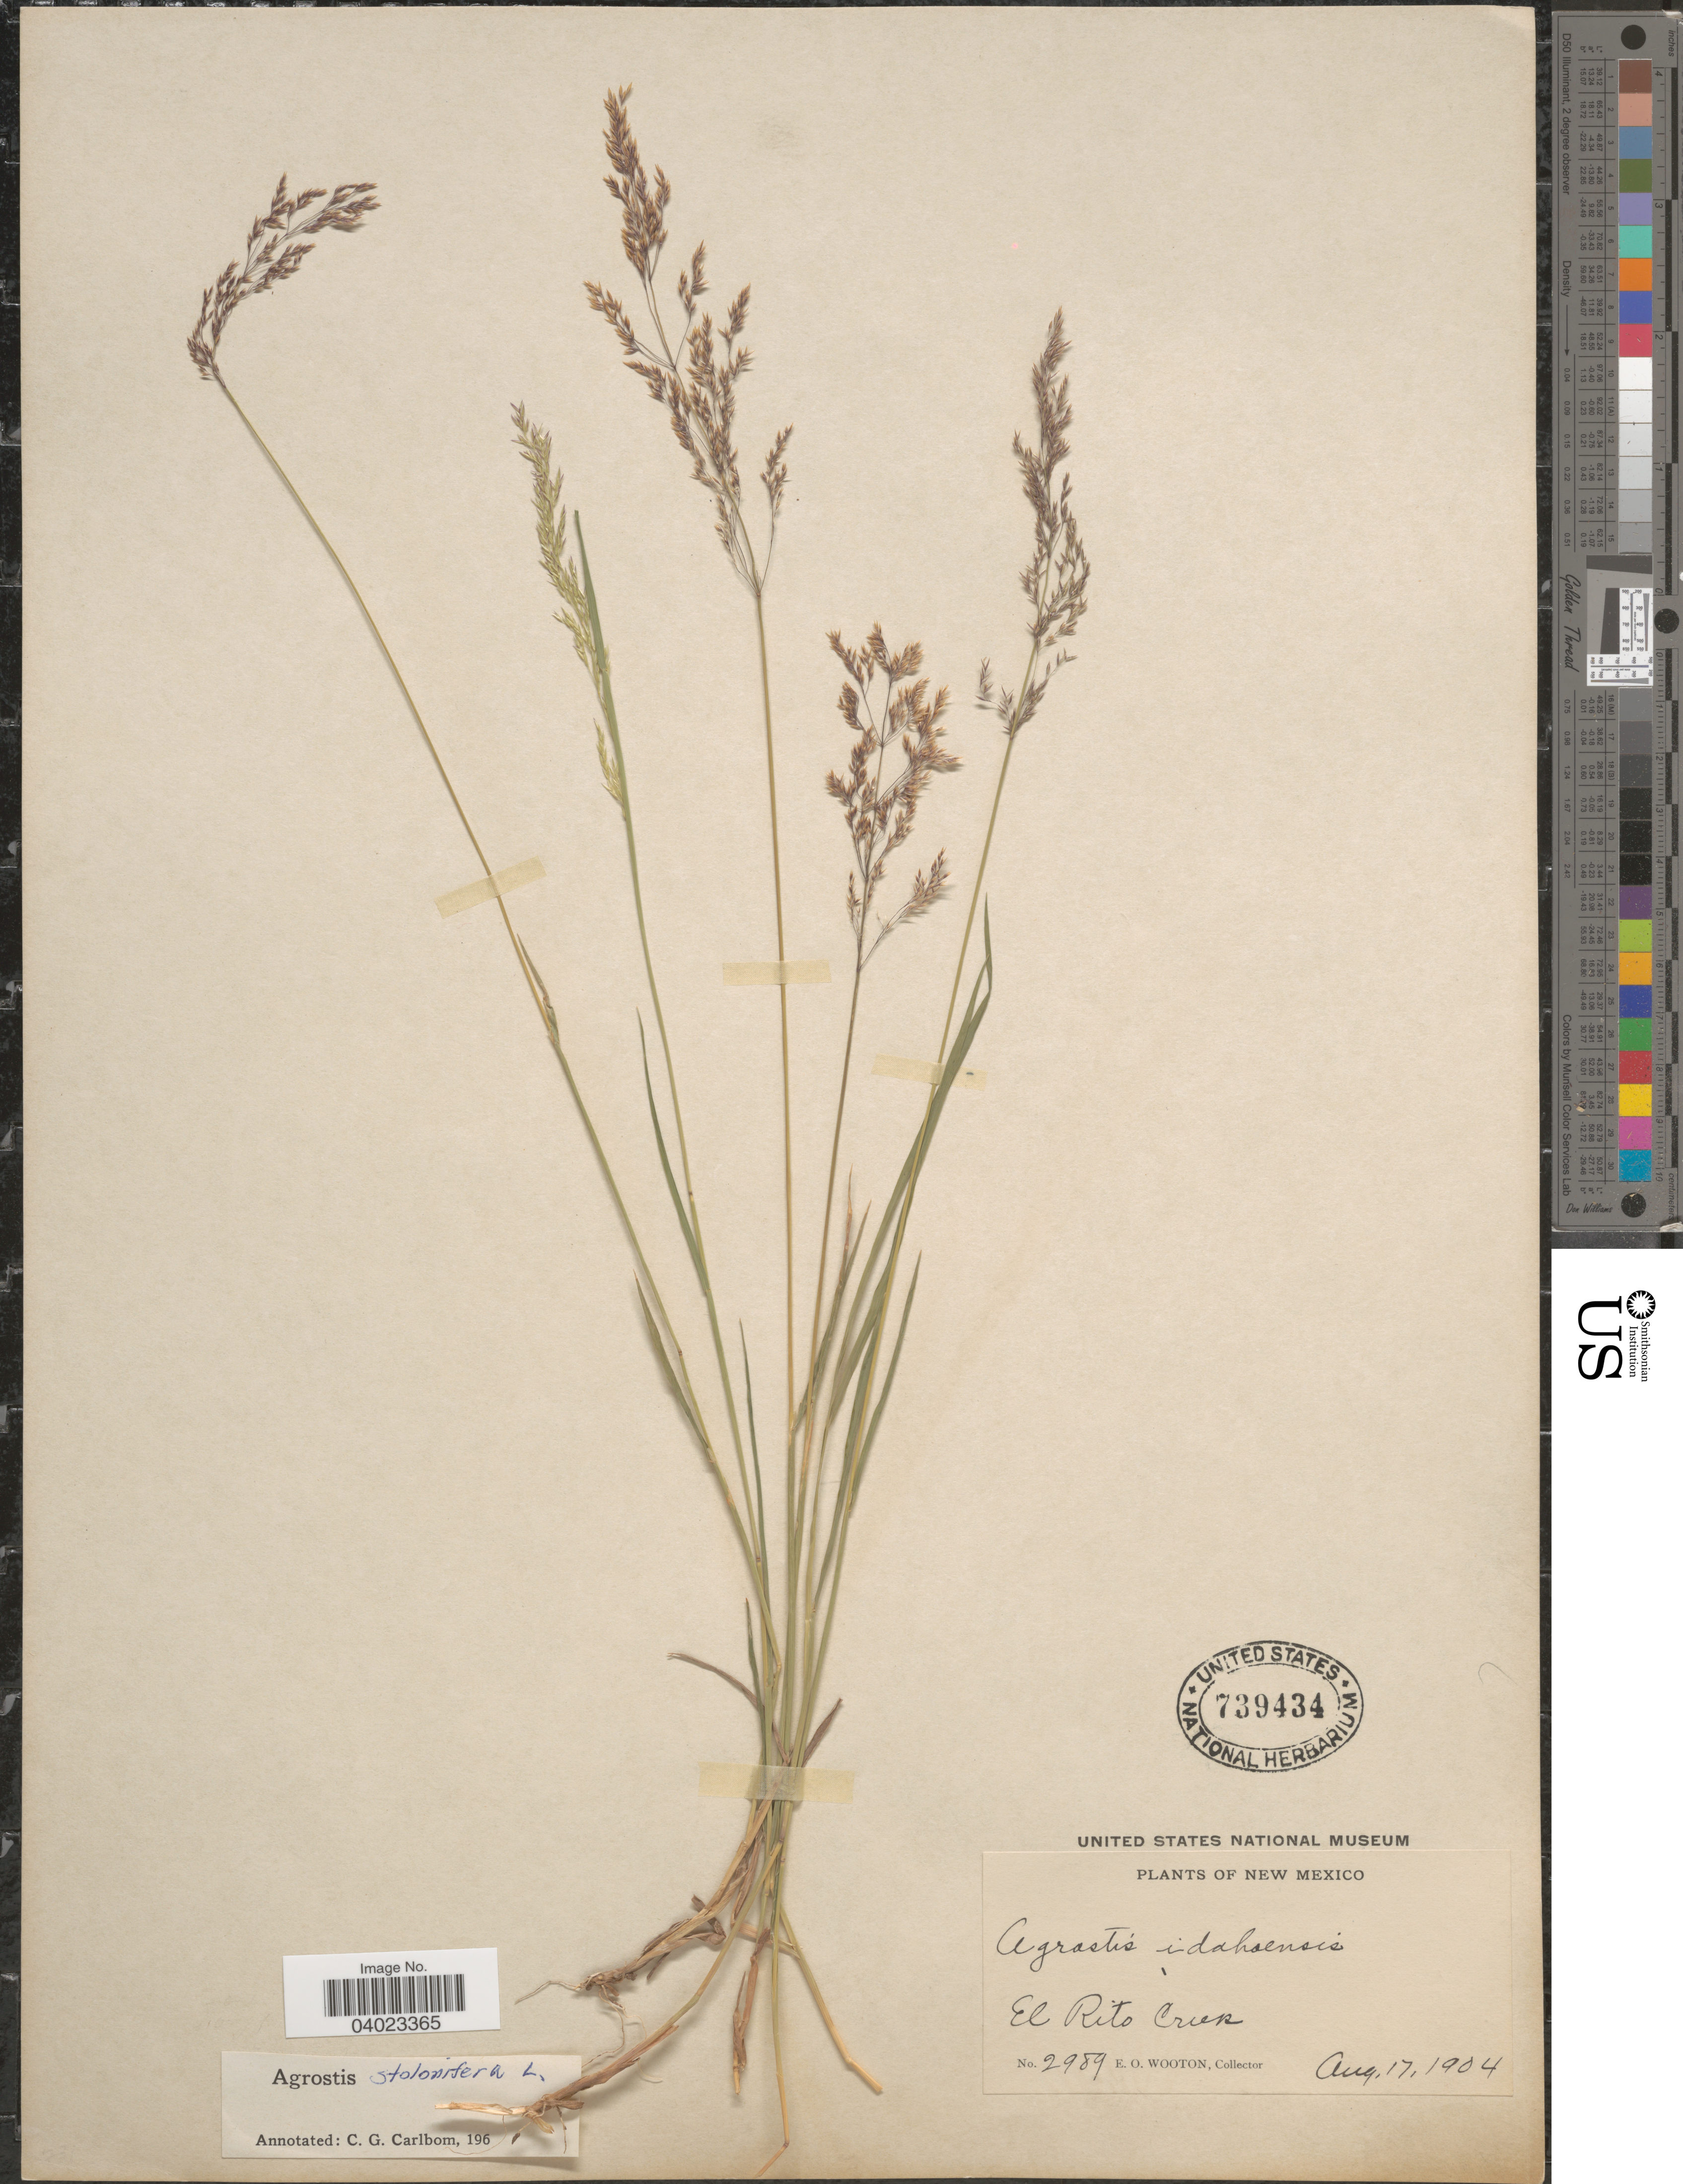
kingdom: Plantae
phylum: Tracheophyta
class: Liliopsida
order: Poales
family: Poaceae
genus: Agrostis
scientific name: Agrostis stolonifera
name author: L.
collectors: E. O. Wooton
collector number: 2989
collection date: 1904-08-17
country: United States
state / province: New Mexico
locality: El Rito Creek.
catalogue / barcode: US 739434